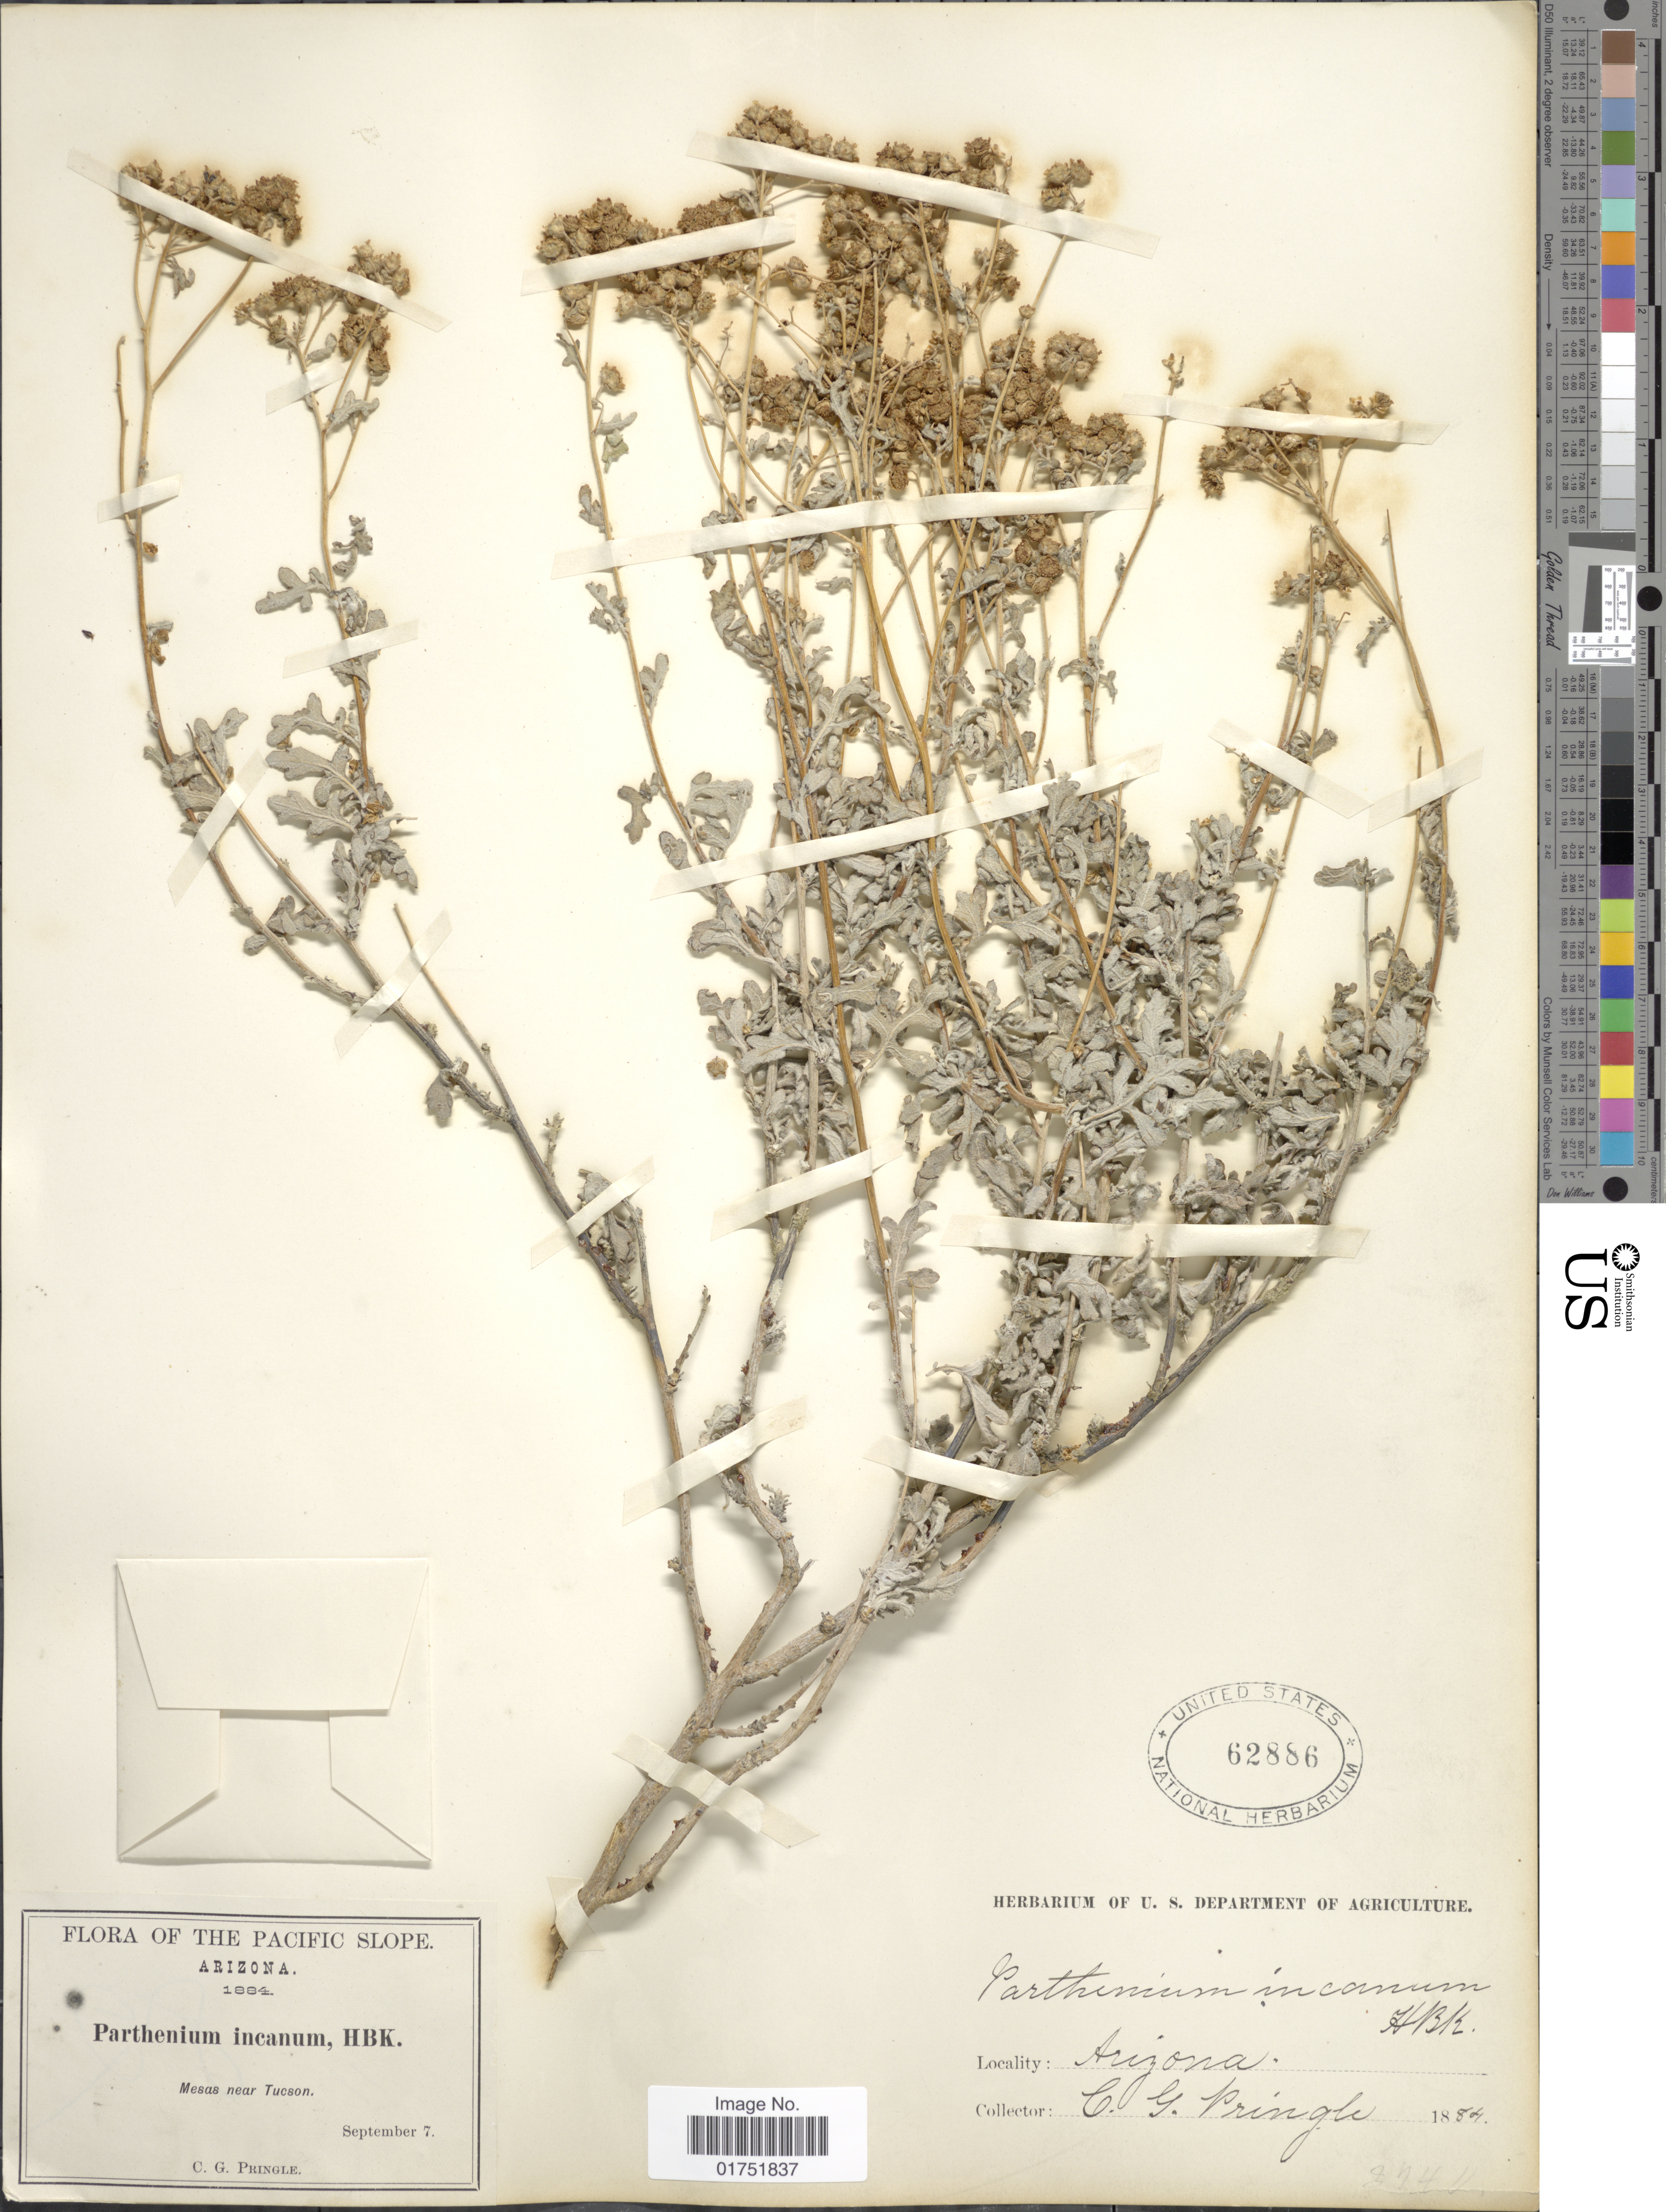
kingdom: Plantae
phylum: Tracheophyta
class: Magnoliopsida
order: Asterales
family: Asteraceae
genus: Parthenium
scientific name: Parthenium incanum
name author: Kunth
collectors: C. G. Pringle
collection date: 1884-09-07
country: United States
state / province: Arizona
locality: The Pacific Slope, Mesas near Tucson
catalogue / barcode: US 62886